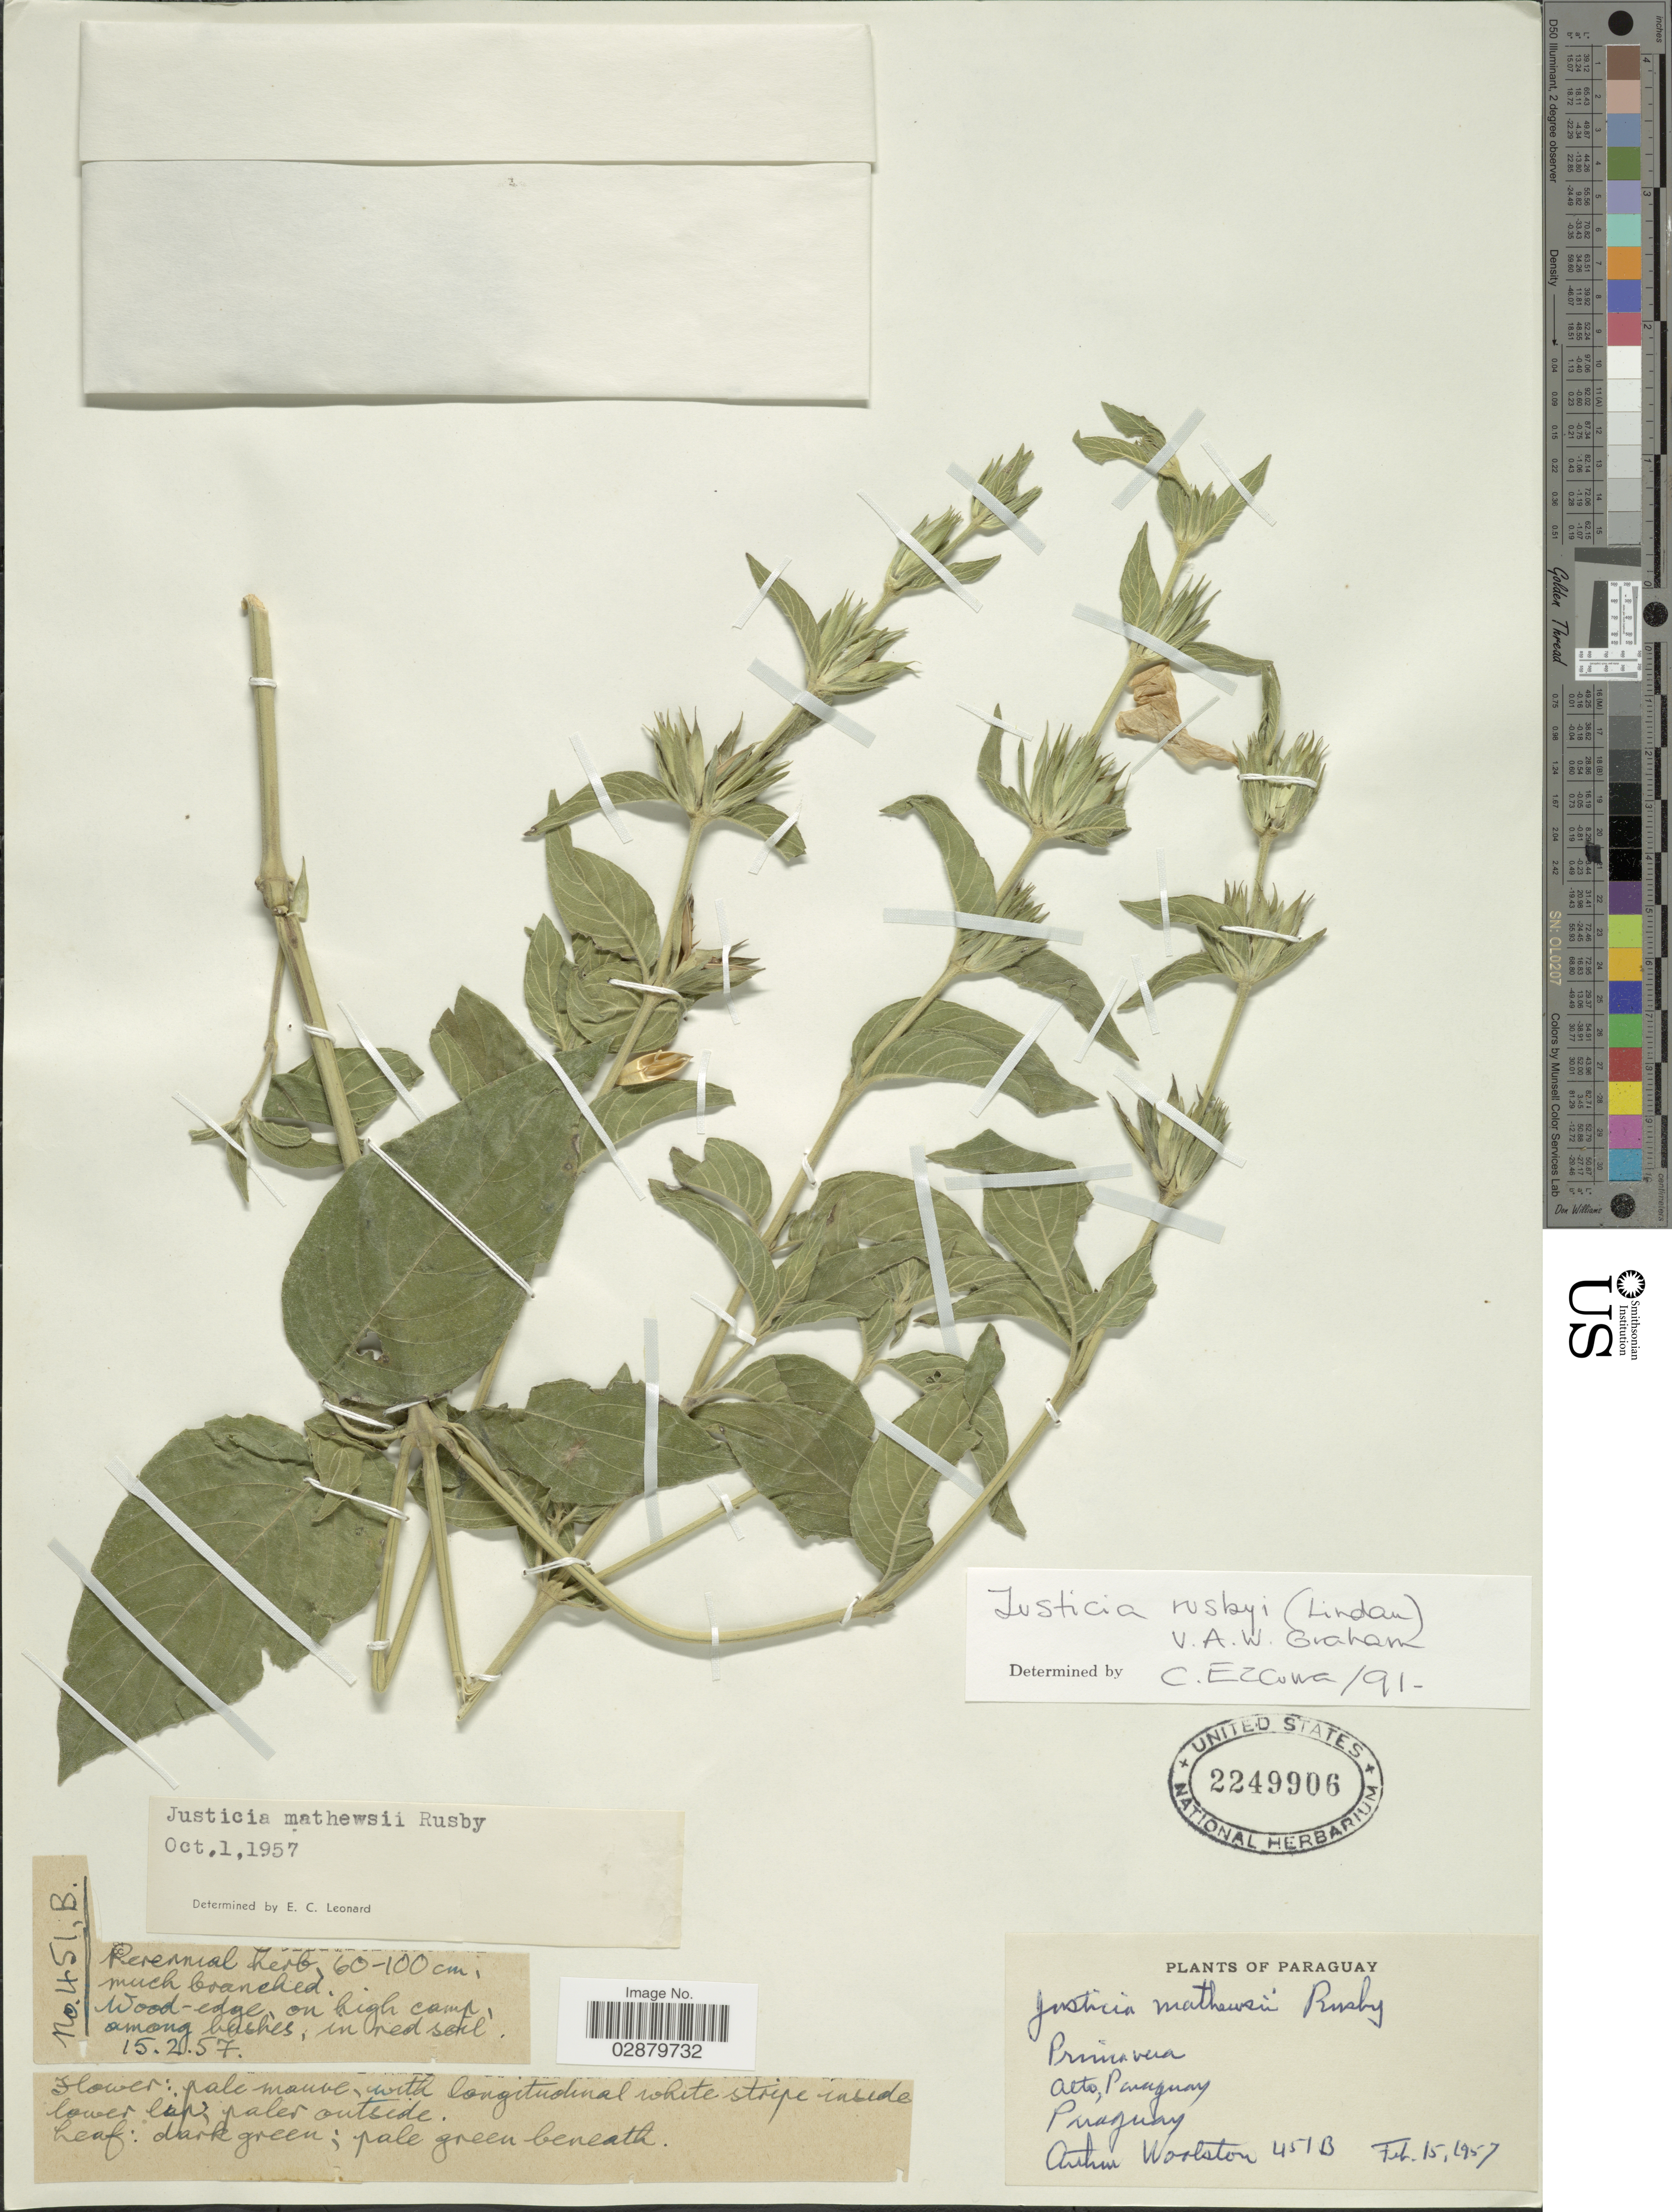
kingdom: Plantae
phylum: Tracheophyta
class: Magnoliopsida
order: Lamiales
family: Acanthaceae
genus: Justicia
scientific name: Justicia matthewsii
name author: (Lindau) Rusby ex Dyer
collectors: A. L. Woolston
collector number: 451B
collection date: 1957-02-15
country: Paraguay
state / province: Alto Paraguay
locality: Primavera.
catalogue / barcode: US 2249906